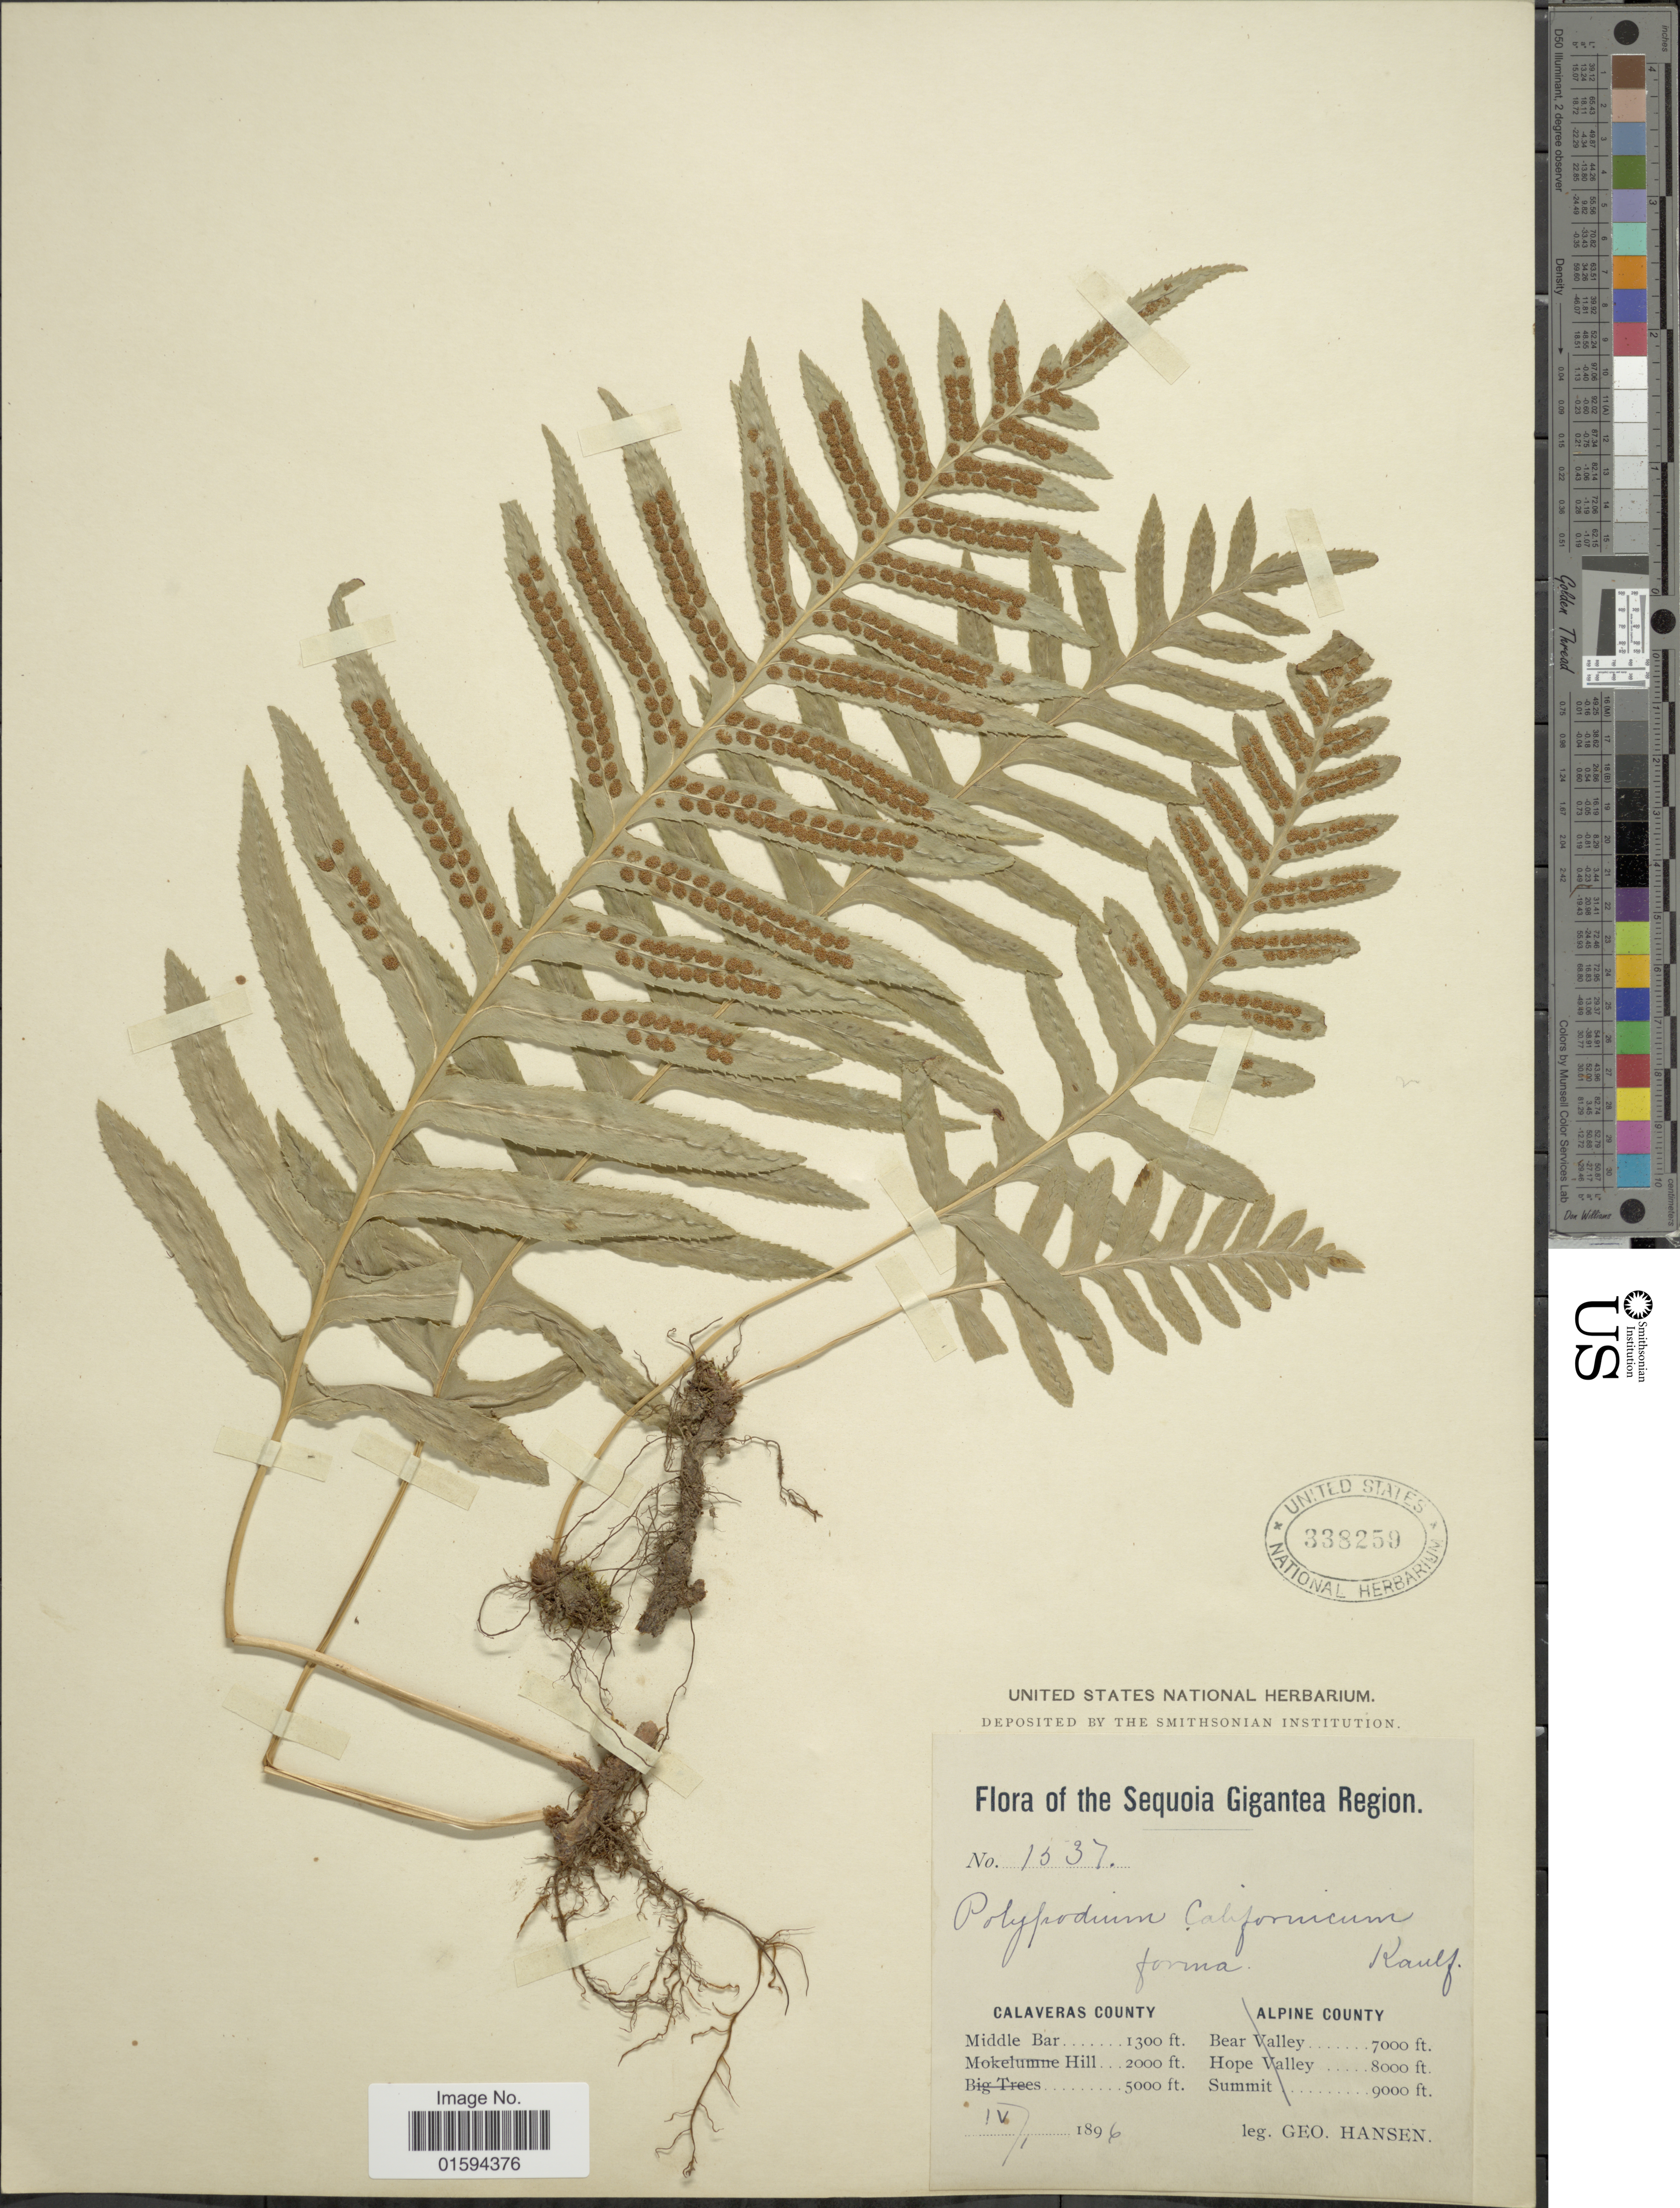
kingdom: Plantae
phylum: Tracheophyta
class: Polypodiopsida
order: Polypodiales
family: Polypodiaceae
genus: Polypodium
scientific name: Polypodium californicum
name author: Kaulf.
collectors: G. Hansen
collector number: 1537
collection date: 1896-04-01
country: United States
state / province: California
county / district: Calaveras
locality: The Sequoia Gigantea Region, Calaveras County, Alpine County, Middle Bar.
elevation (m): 396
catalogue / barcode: US 338259